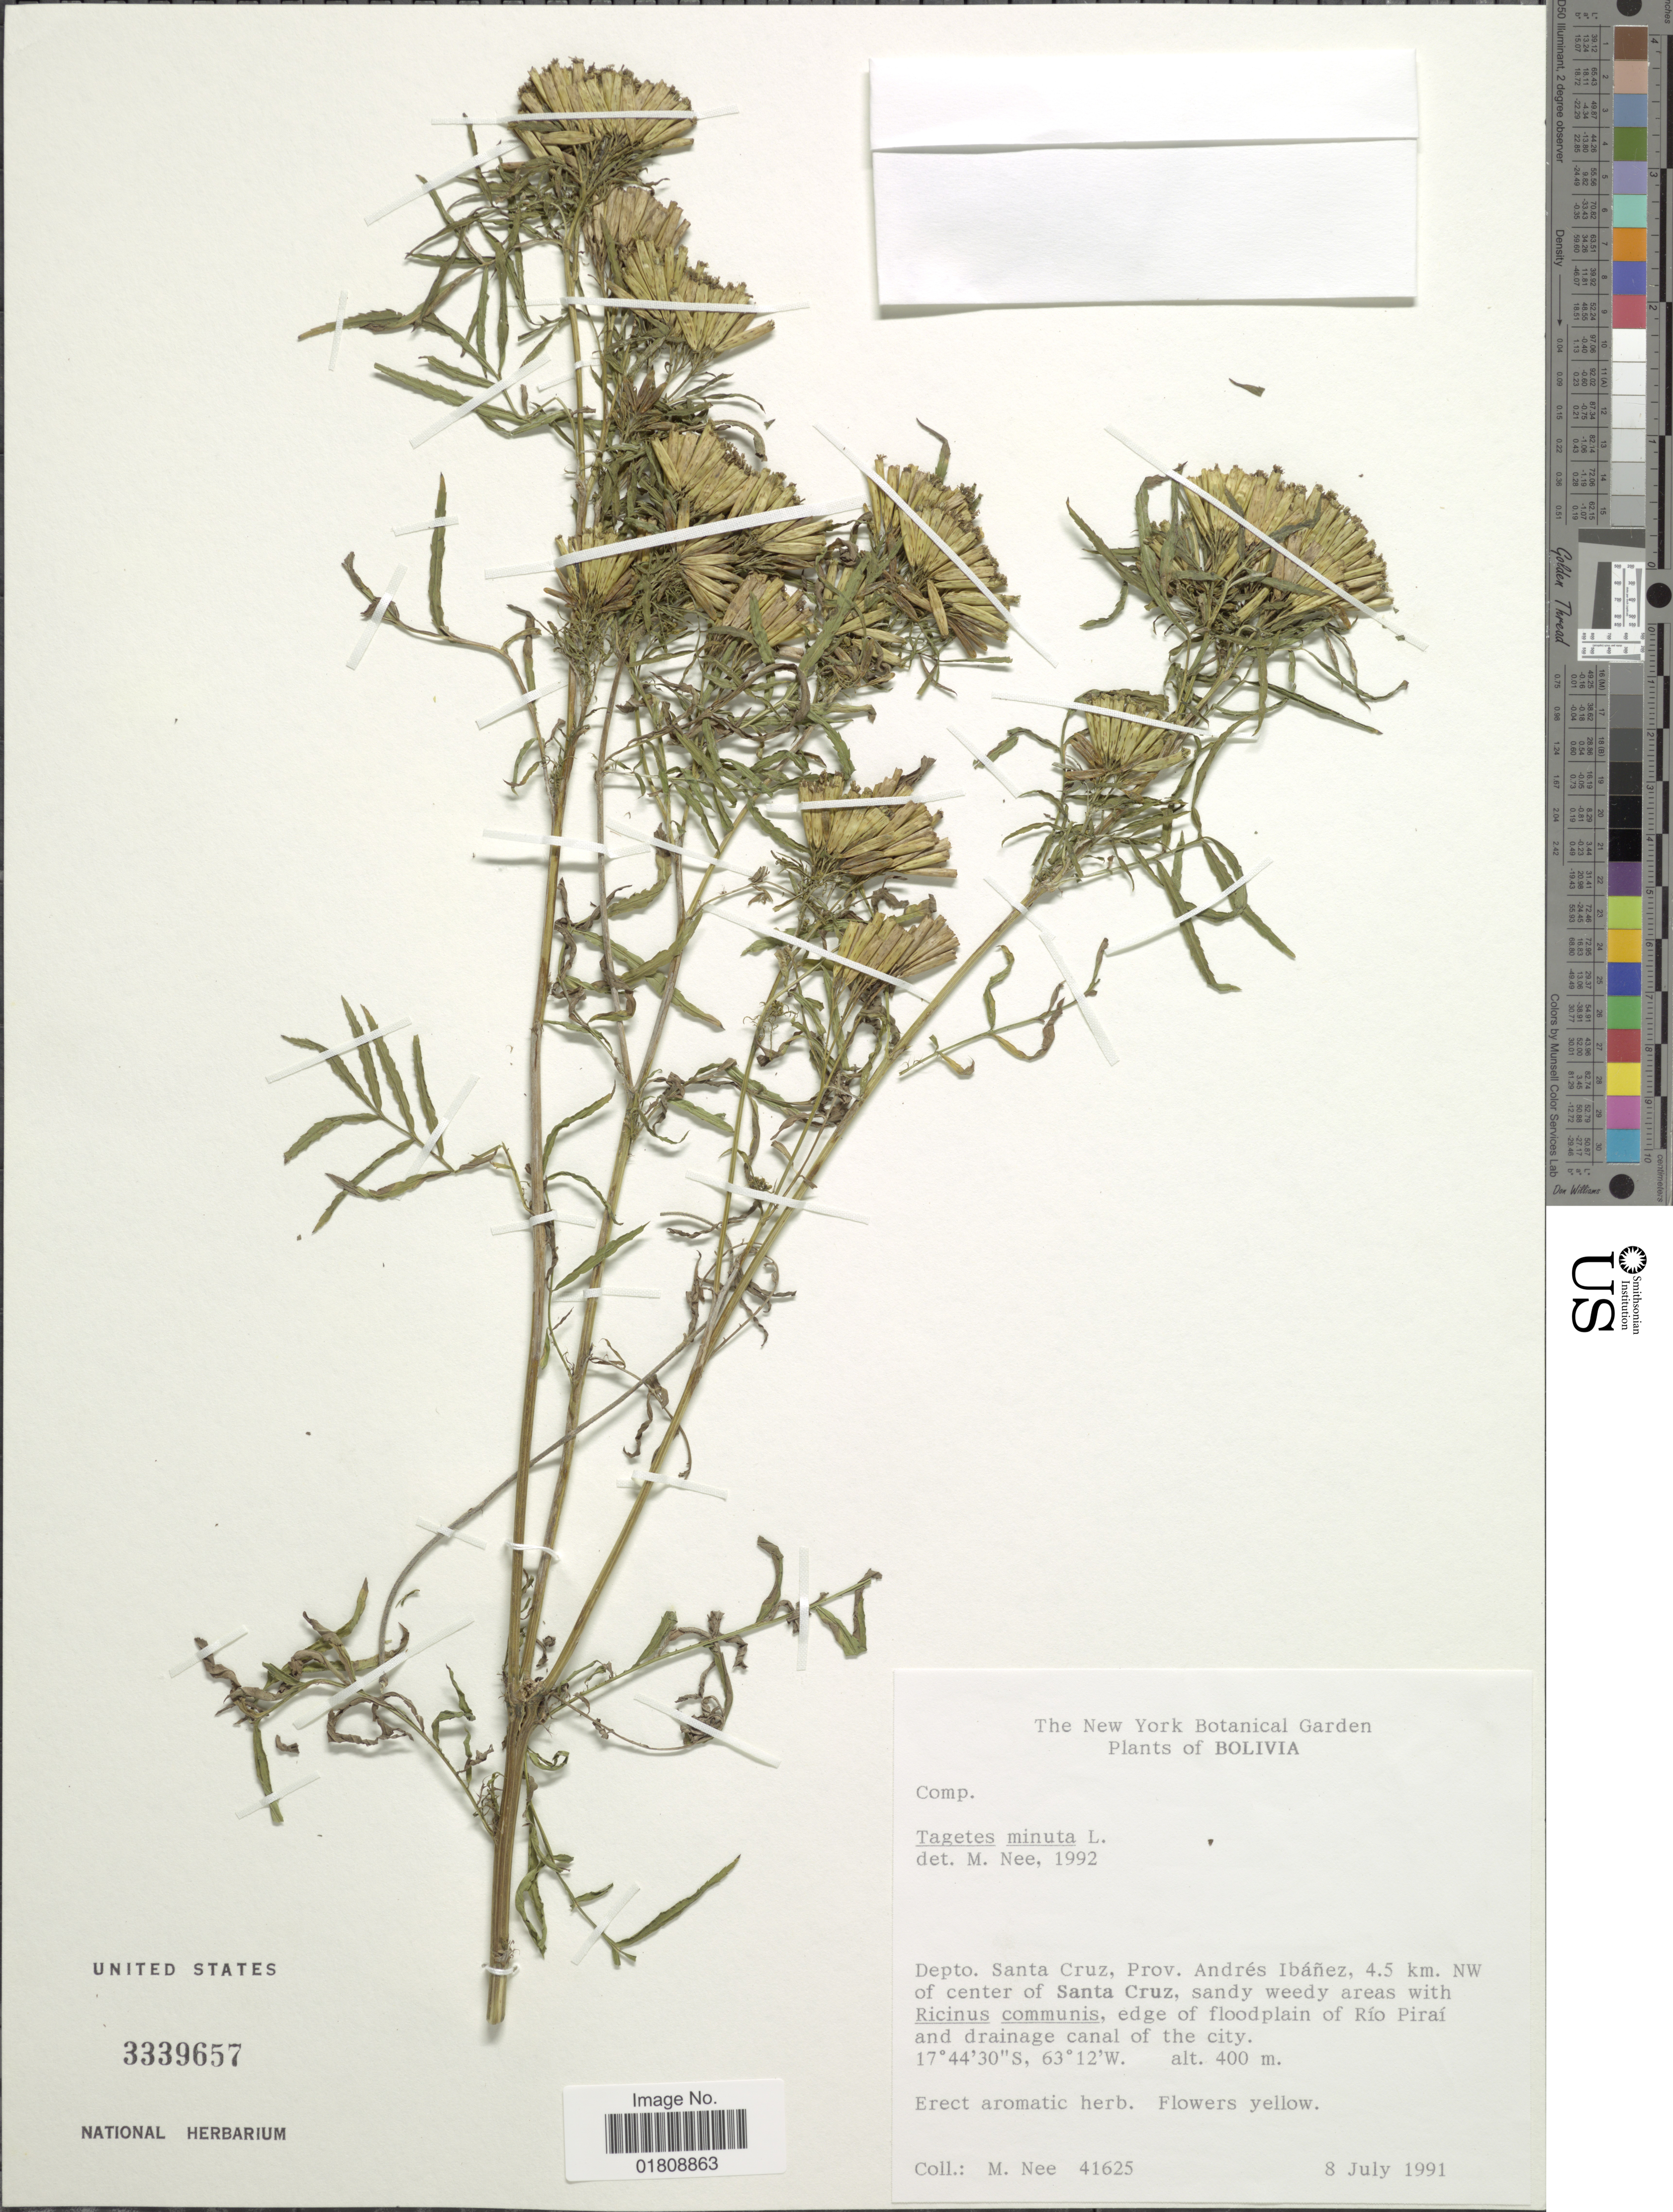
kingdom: Plantae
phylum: Tracheophyta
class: Magnoliopsida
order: Asterales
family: Asteraceae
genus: Tagetes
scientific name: Tagetes minuta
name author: L.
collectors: M. Nee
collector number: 41625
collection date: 1991-07-08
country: Bolivia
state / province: Santa Cruz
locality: Prov. Anndres Ibanez, 4.5 km NW of center of Santa Cruz, edge of floodplain of Rio Pirai and drainage canal of the city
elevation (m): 400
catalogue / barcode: US 3339657